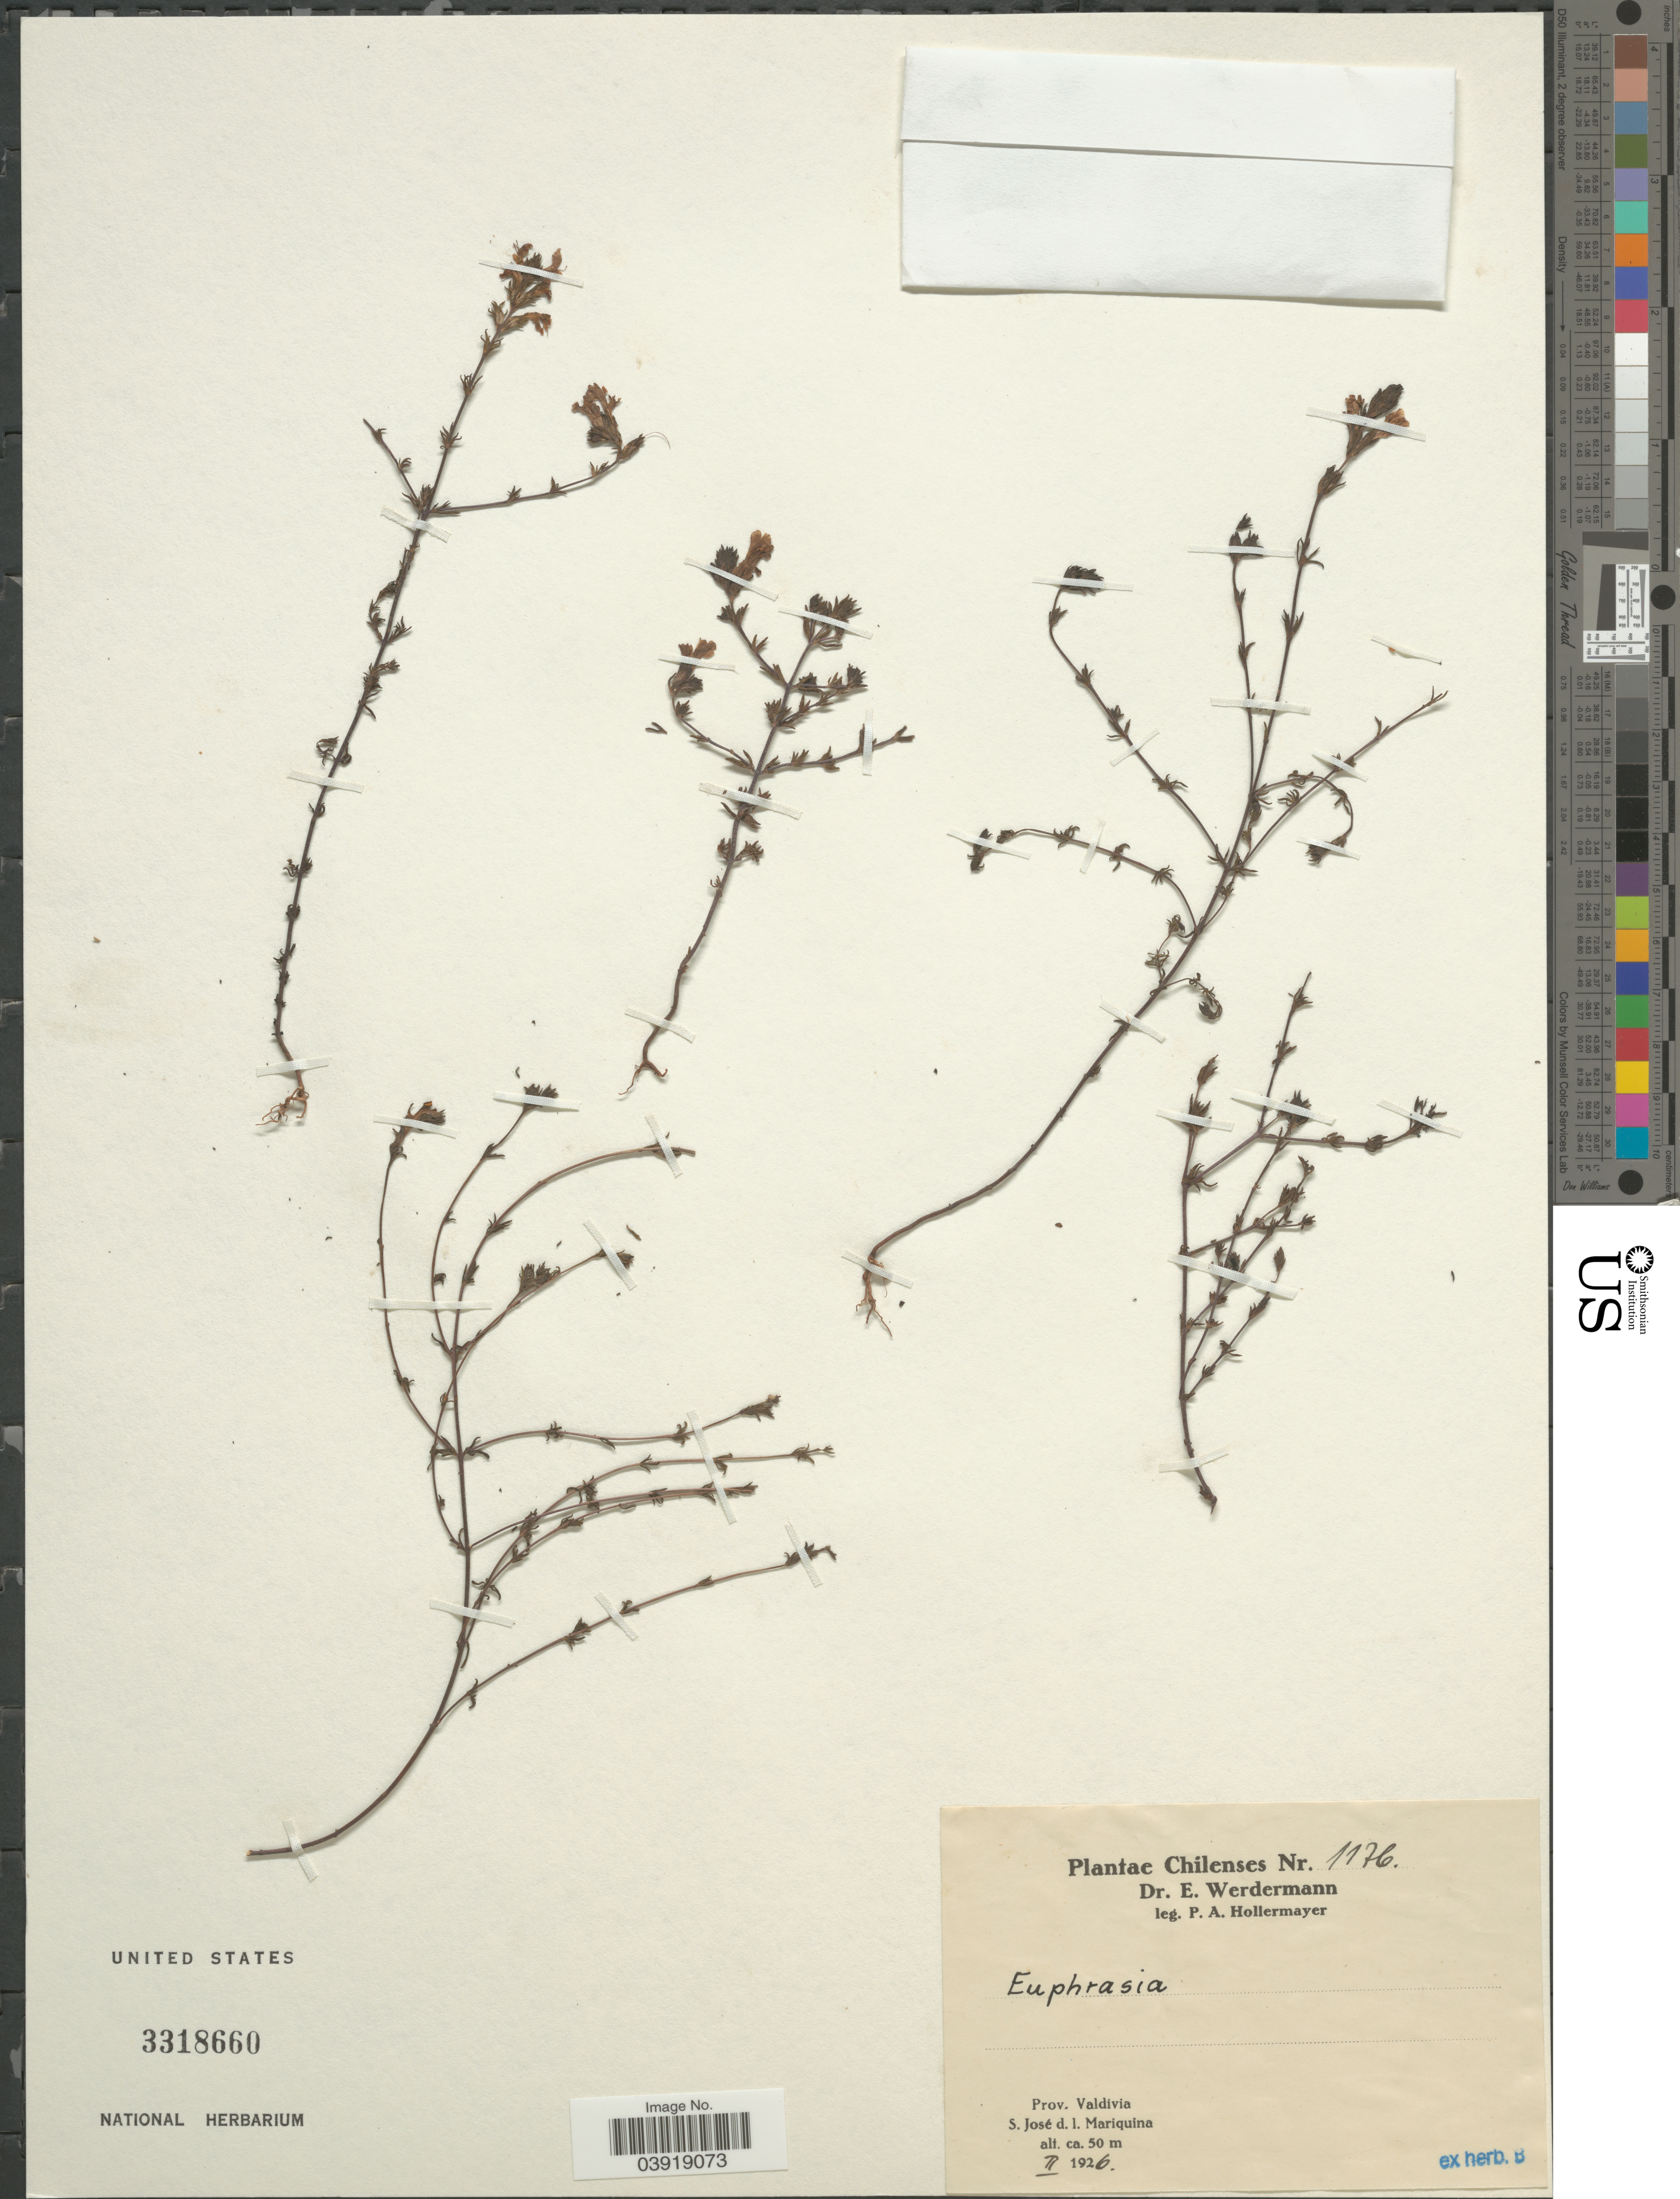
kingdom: Plantae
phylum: Tracheophyta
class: Magnoliopsida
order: Lamiales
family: Orobanchaceae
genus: Euphrasia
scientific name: Euphrasia sp.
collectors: P. Hollermayer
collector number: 1176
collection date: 1926-02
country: Chile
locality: Prov. Valdivia. S. José d. l. Mariquina.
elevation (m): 50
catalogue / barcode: US 3318660